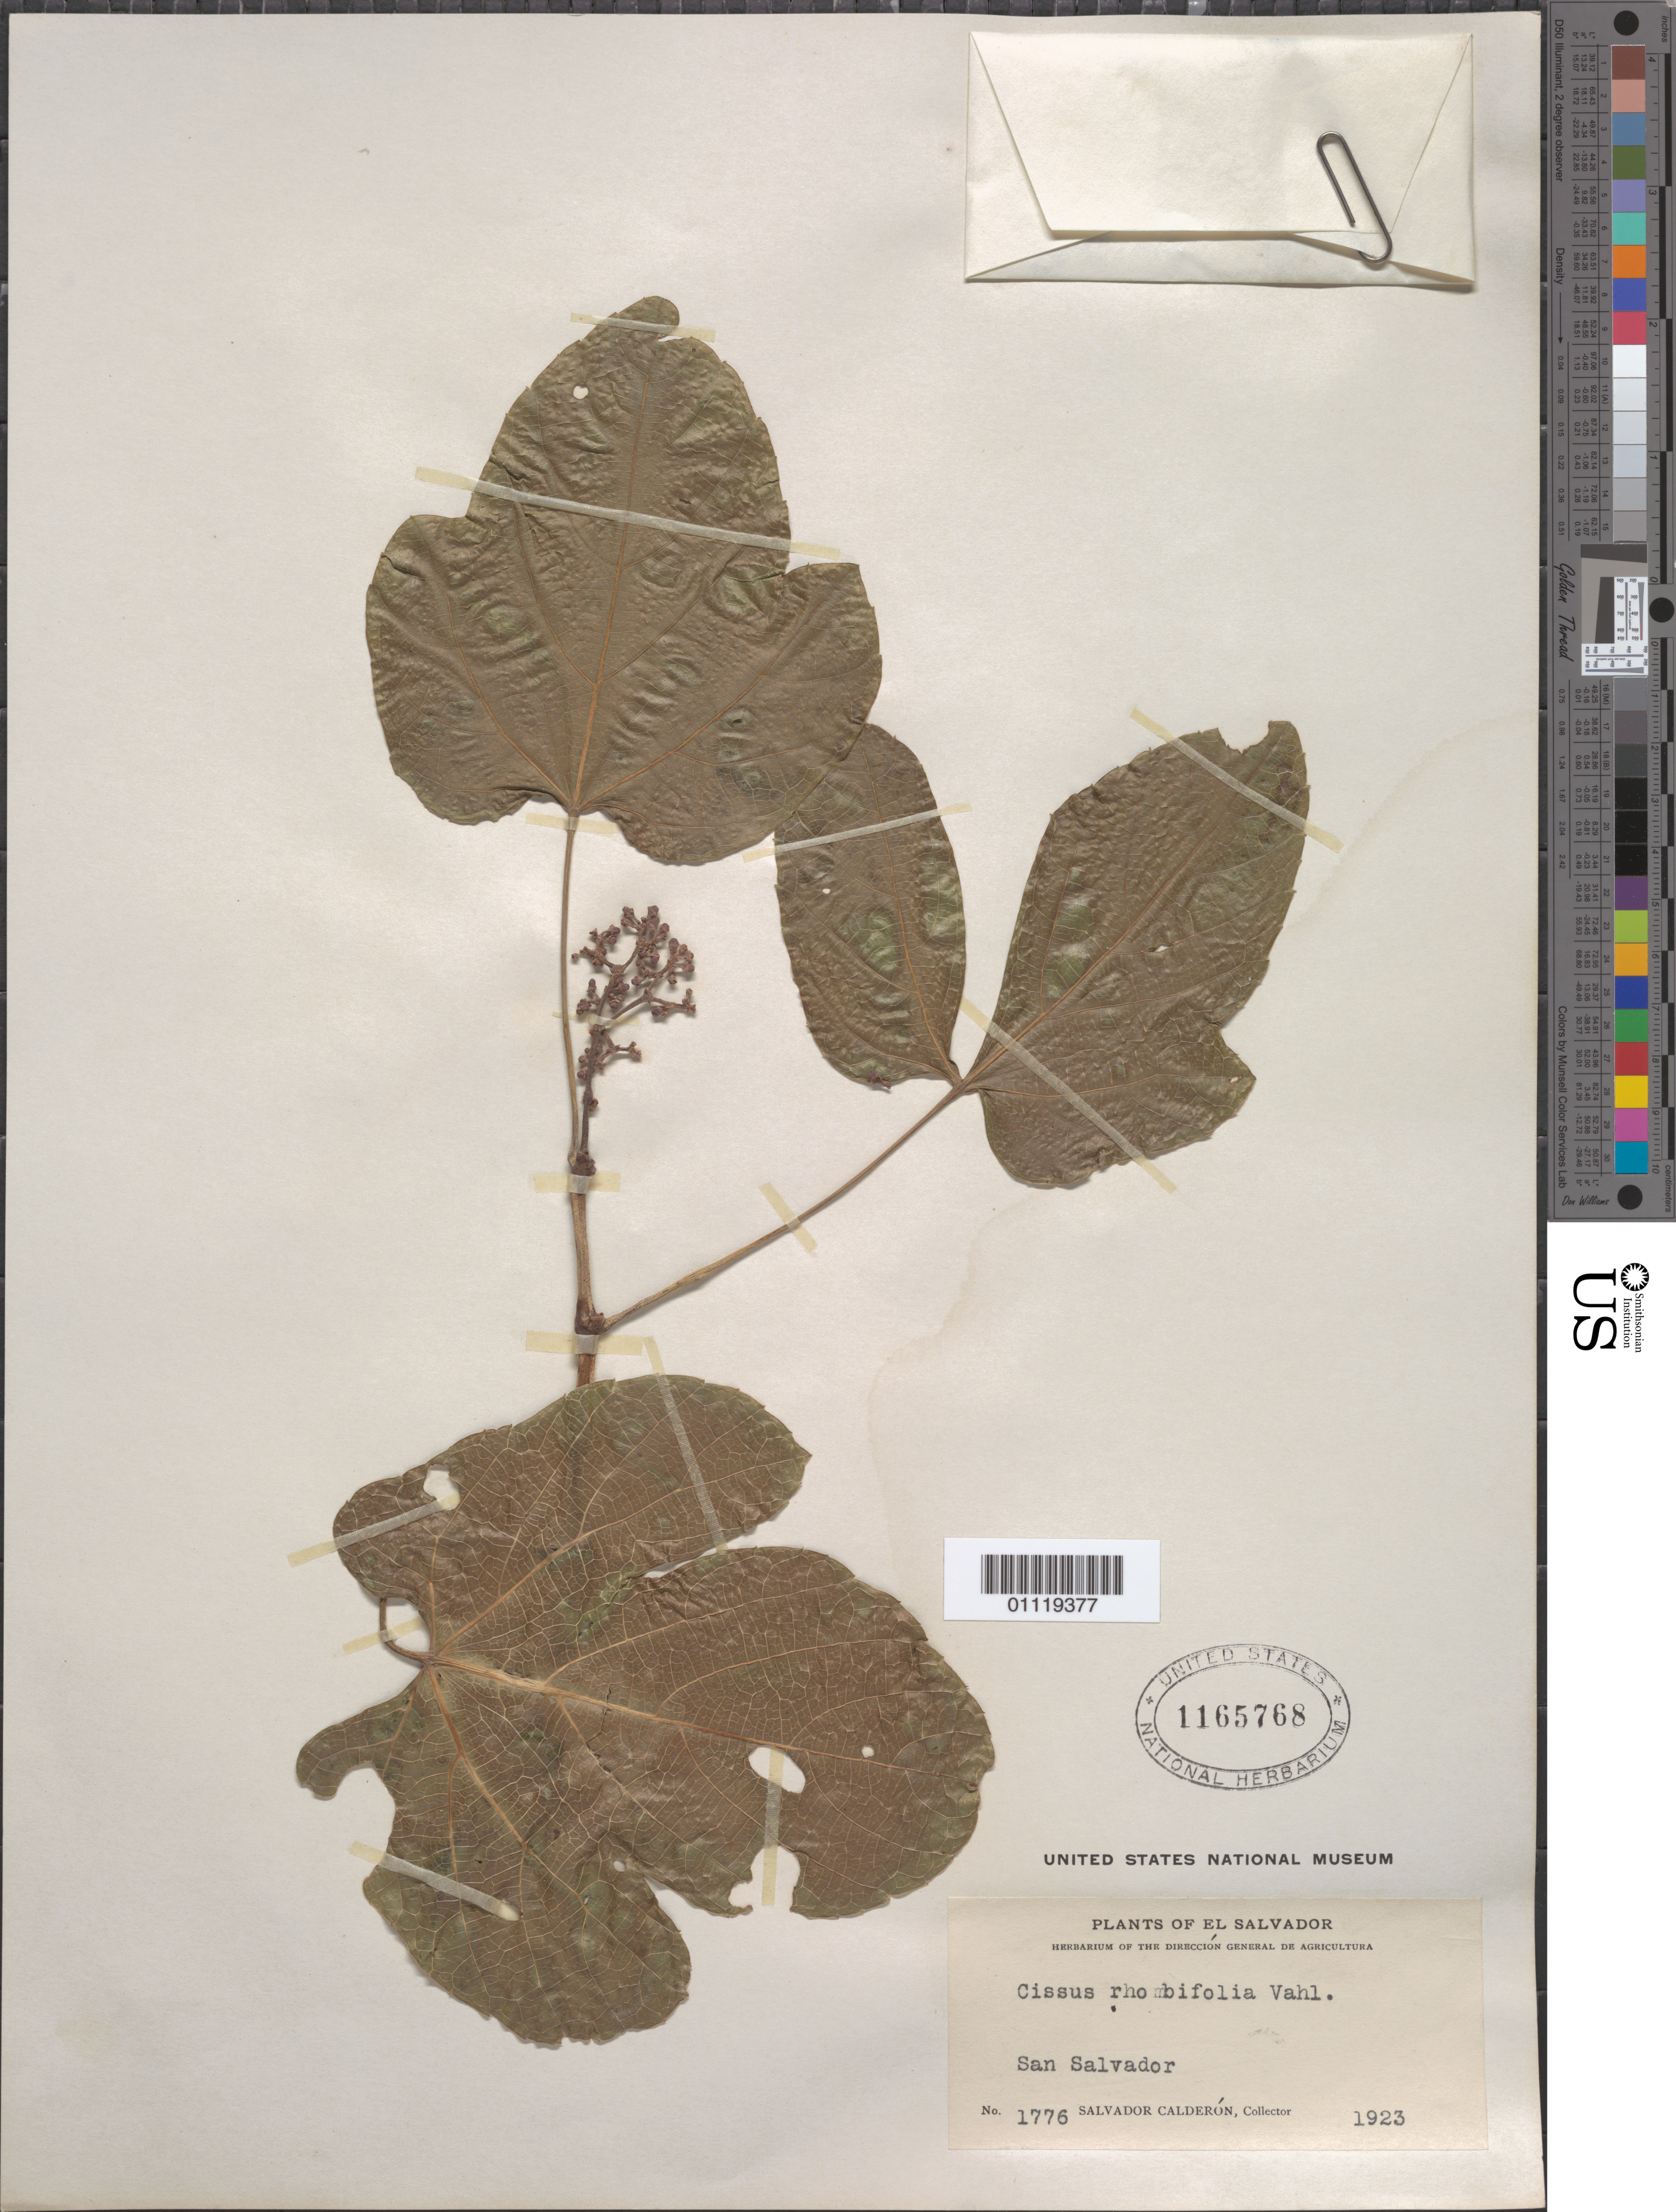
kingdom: Plantae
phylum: Tracheophyta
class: Magnoliopsida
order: Vitales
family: Vitaceae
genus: Cissus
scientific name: Cissus cucurbitina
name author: Standl.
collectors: S. Calderón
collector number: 1776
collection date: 1923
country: El Salvador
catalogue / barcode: US 1165768